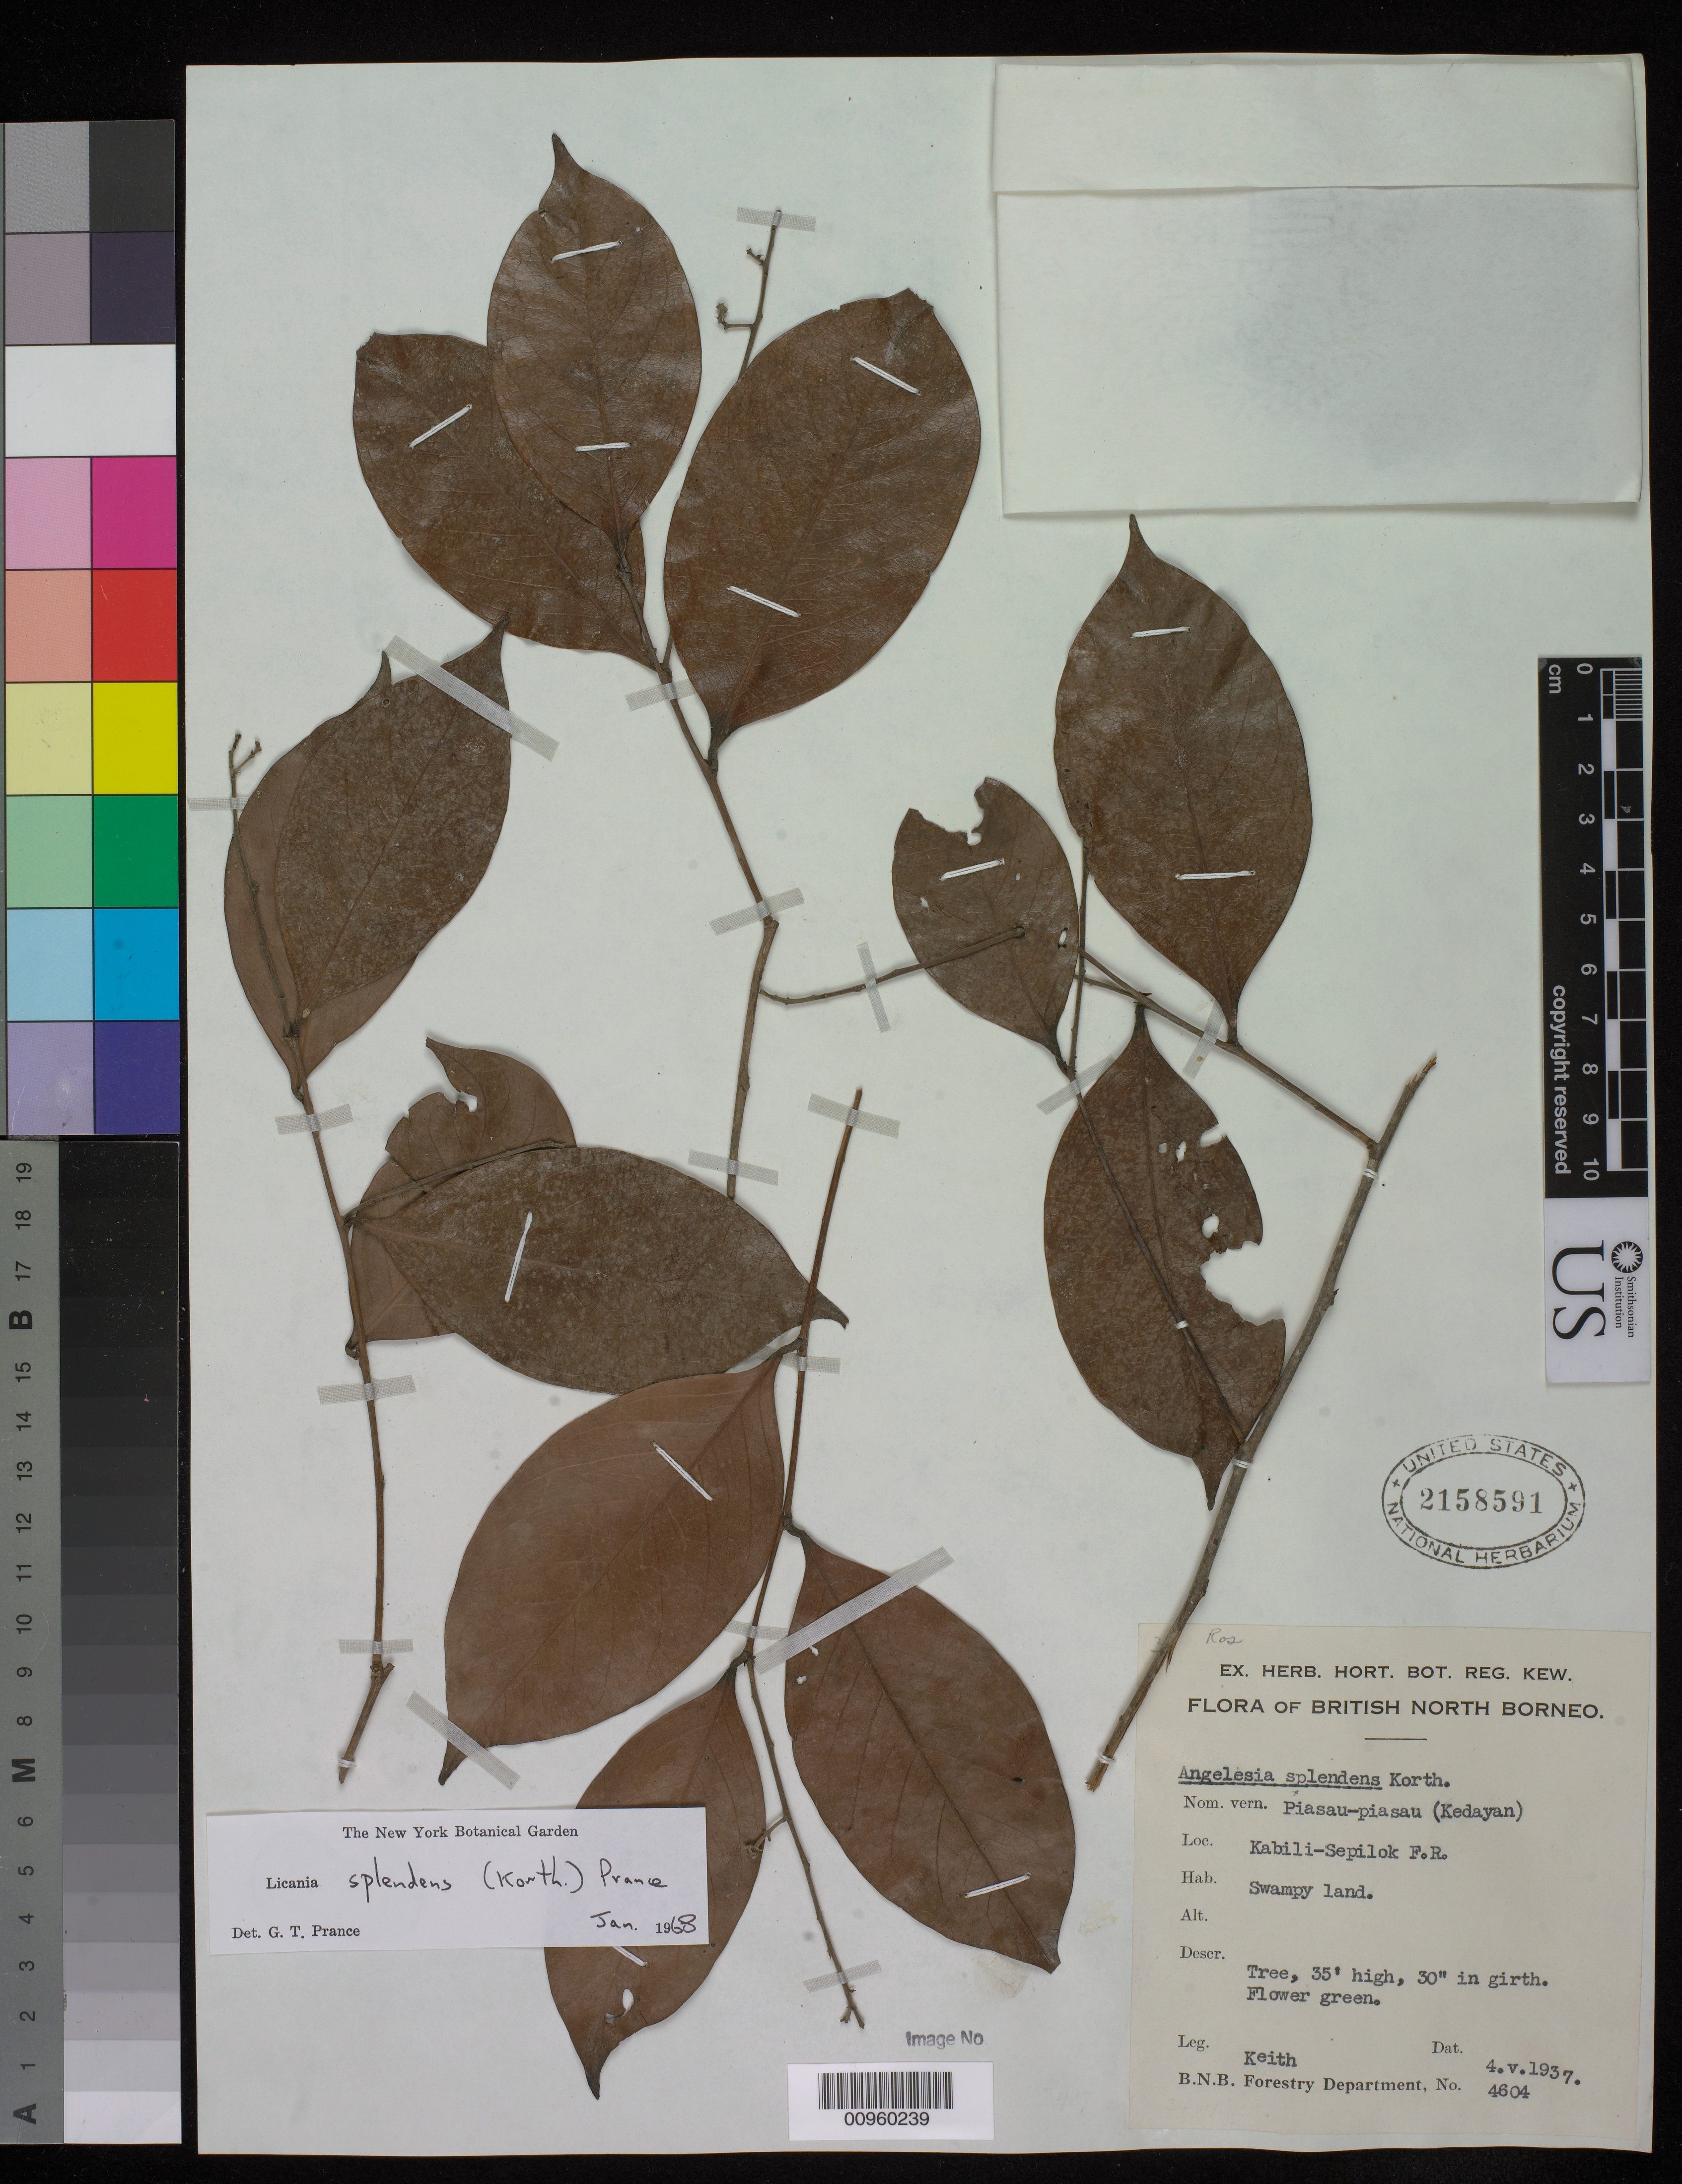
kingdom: Plantae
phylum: Tracheophyta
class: Magnoliopsida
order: Malpighiales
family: Chrysobalanaceae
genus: Licania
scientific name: Licania splendens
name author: (Korth.) Prance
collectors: H. Keith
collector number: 4604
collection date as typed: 04 May 1937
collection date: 1937-05-04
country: Indonesia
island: Borneo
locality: Kabili-Sepilok F.R.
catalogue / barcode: US 2158594